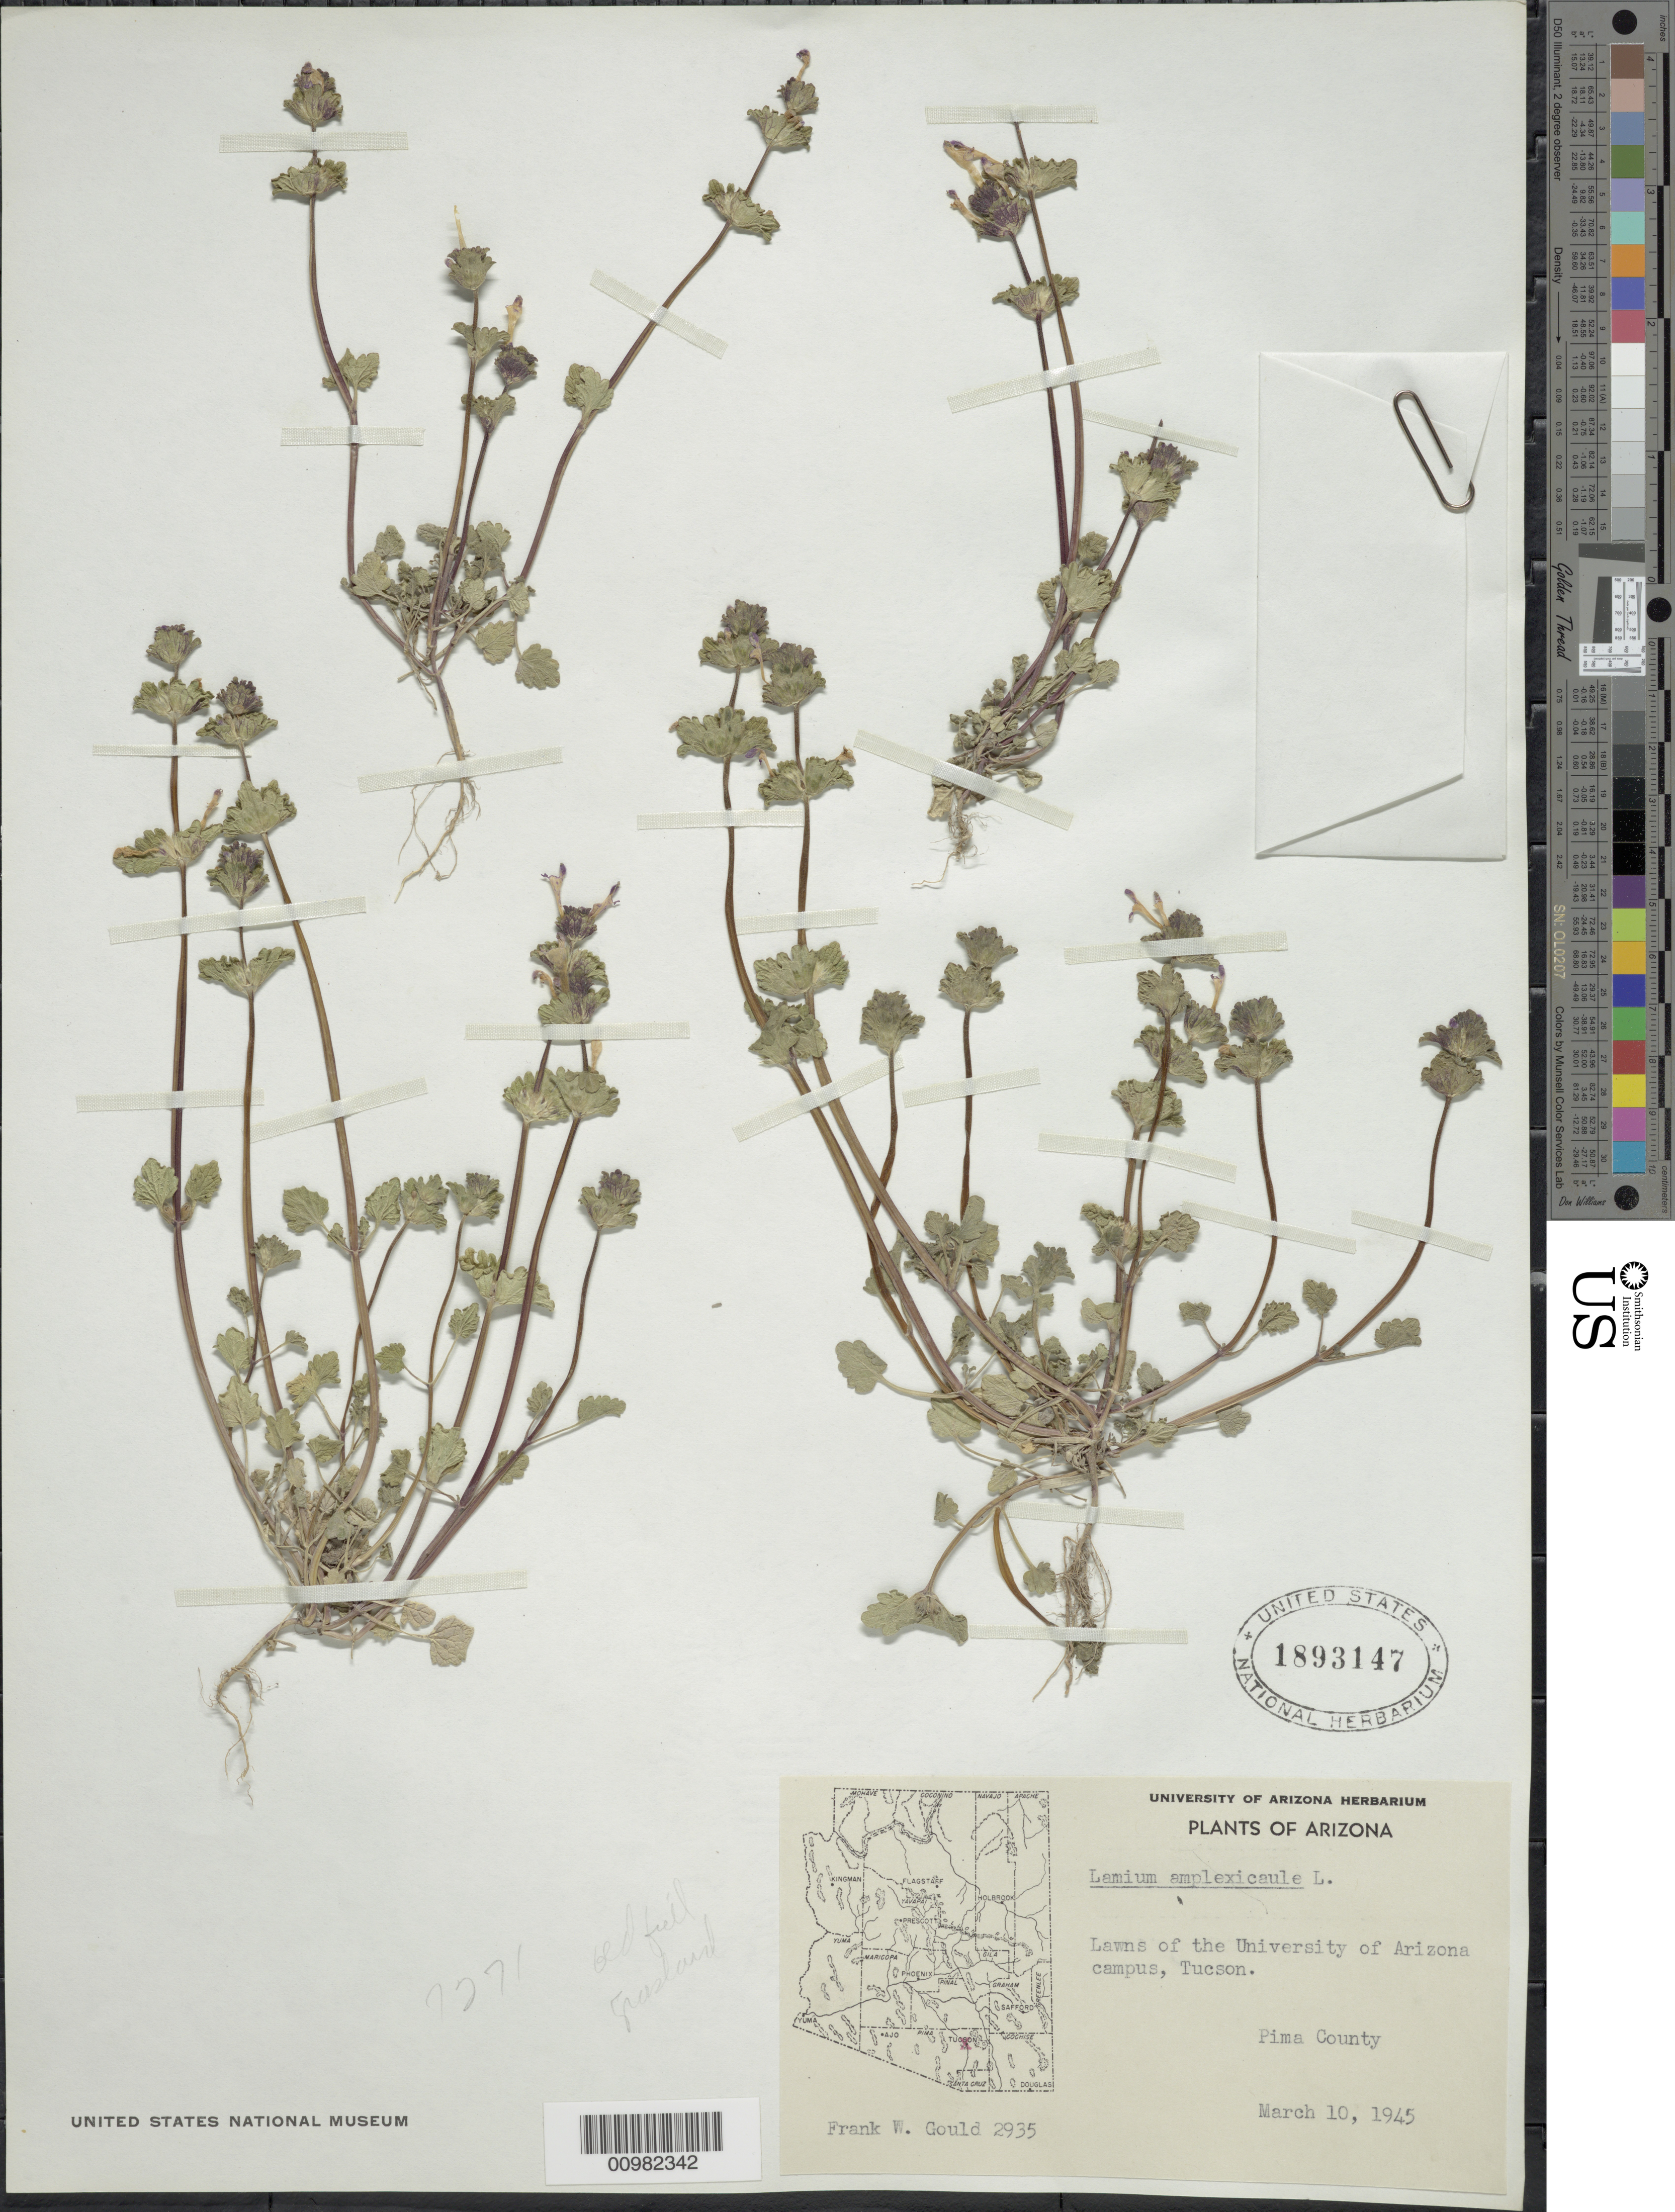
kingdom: Plantae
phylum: Tracheophyta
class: Magnoliopsida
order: Lamiales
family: Lamiaceae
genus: Lamium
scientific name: Lamium amplexicaule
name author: L.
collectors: F. W. Gould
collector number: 2935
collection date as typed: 10 Mar 1945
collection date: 1945-03-10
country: United States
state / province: Arizona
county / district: Pima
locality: Tucson; University of Arizona Campus; Lawns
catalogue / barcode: US 1893147